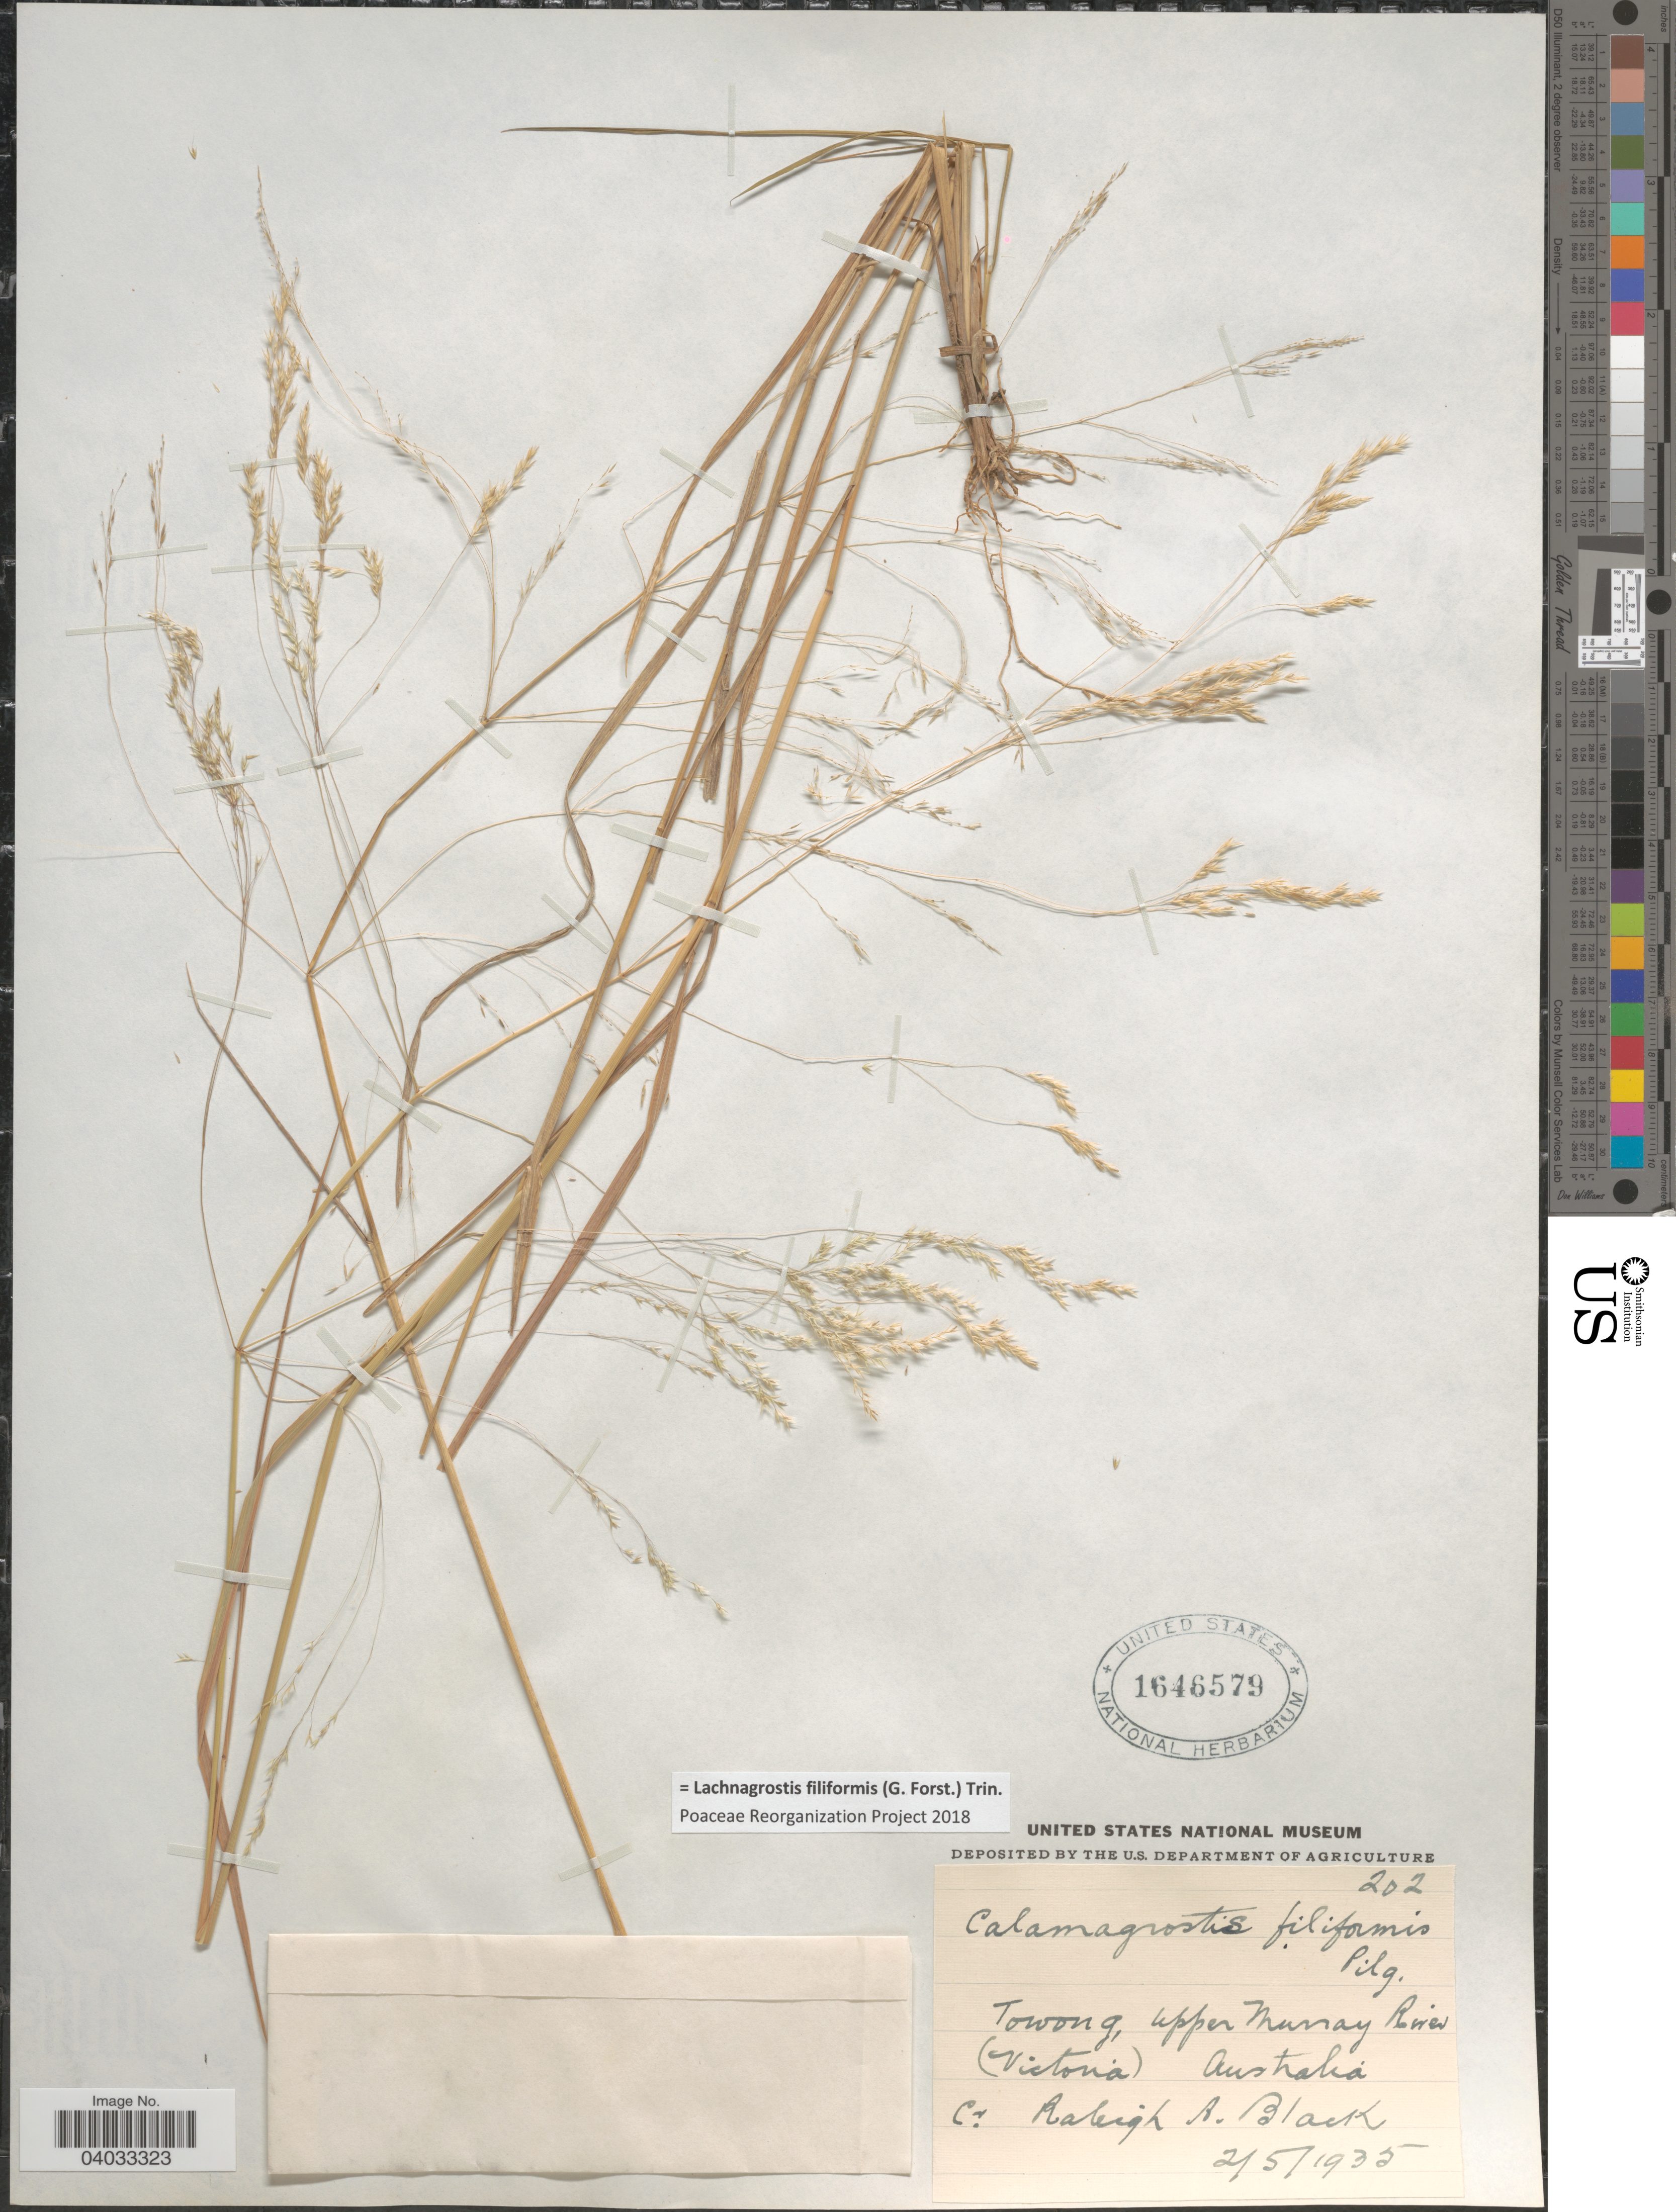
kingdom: Plantae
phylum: Tracheophyta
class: Liliopsida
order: Poales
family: Poaceae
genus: Lachnagrostis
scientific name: Lachnagrostis filiformis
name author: (J.R. Forst.) Trin.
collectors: R. A. Black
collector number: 202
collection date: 1935-05-02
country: Australia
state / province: Victoria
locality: Towong, Upper Manay River.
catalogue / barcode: US 1646579